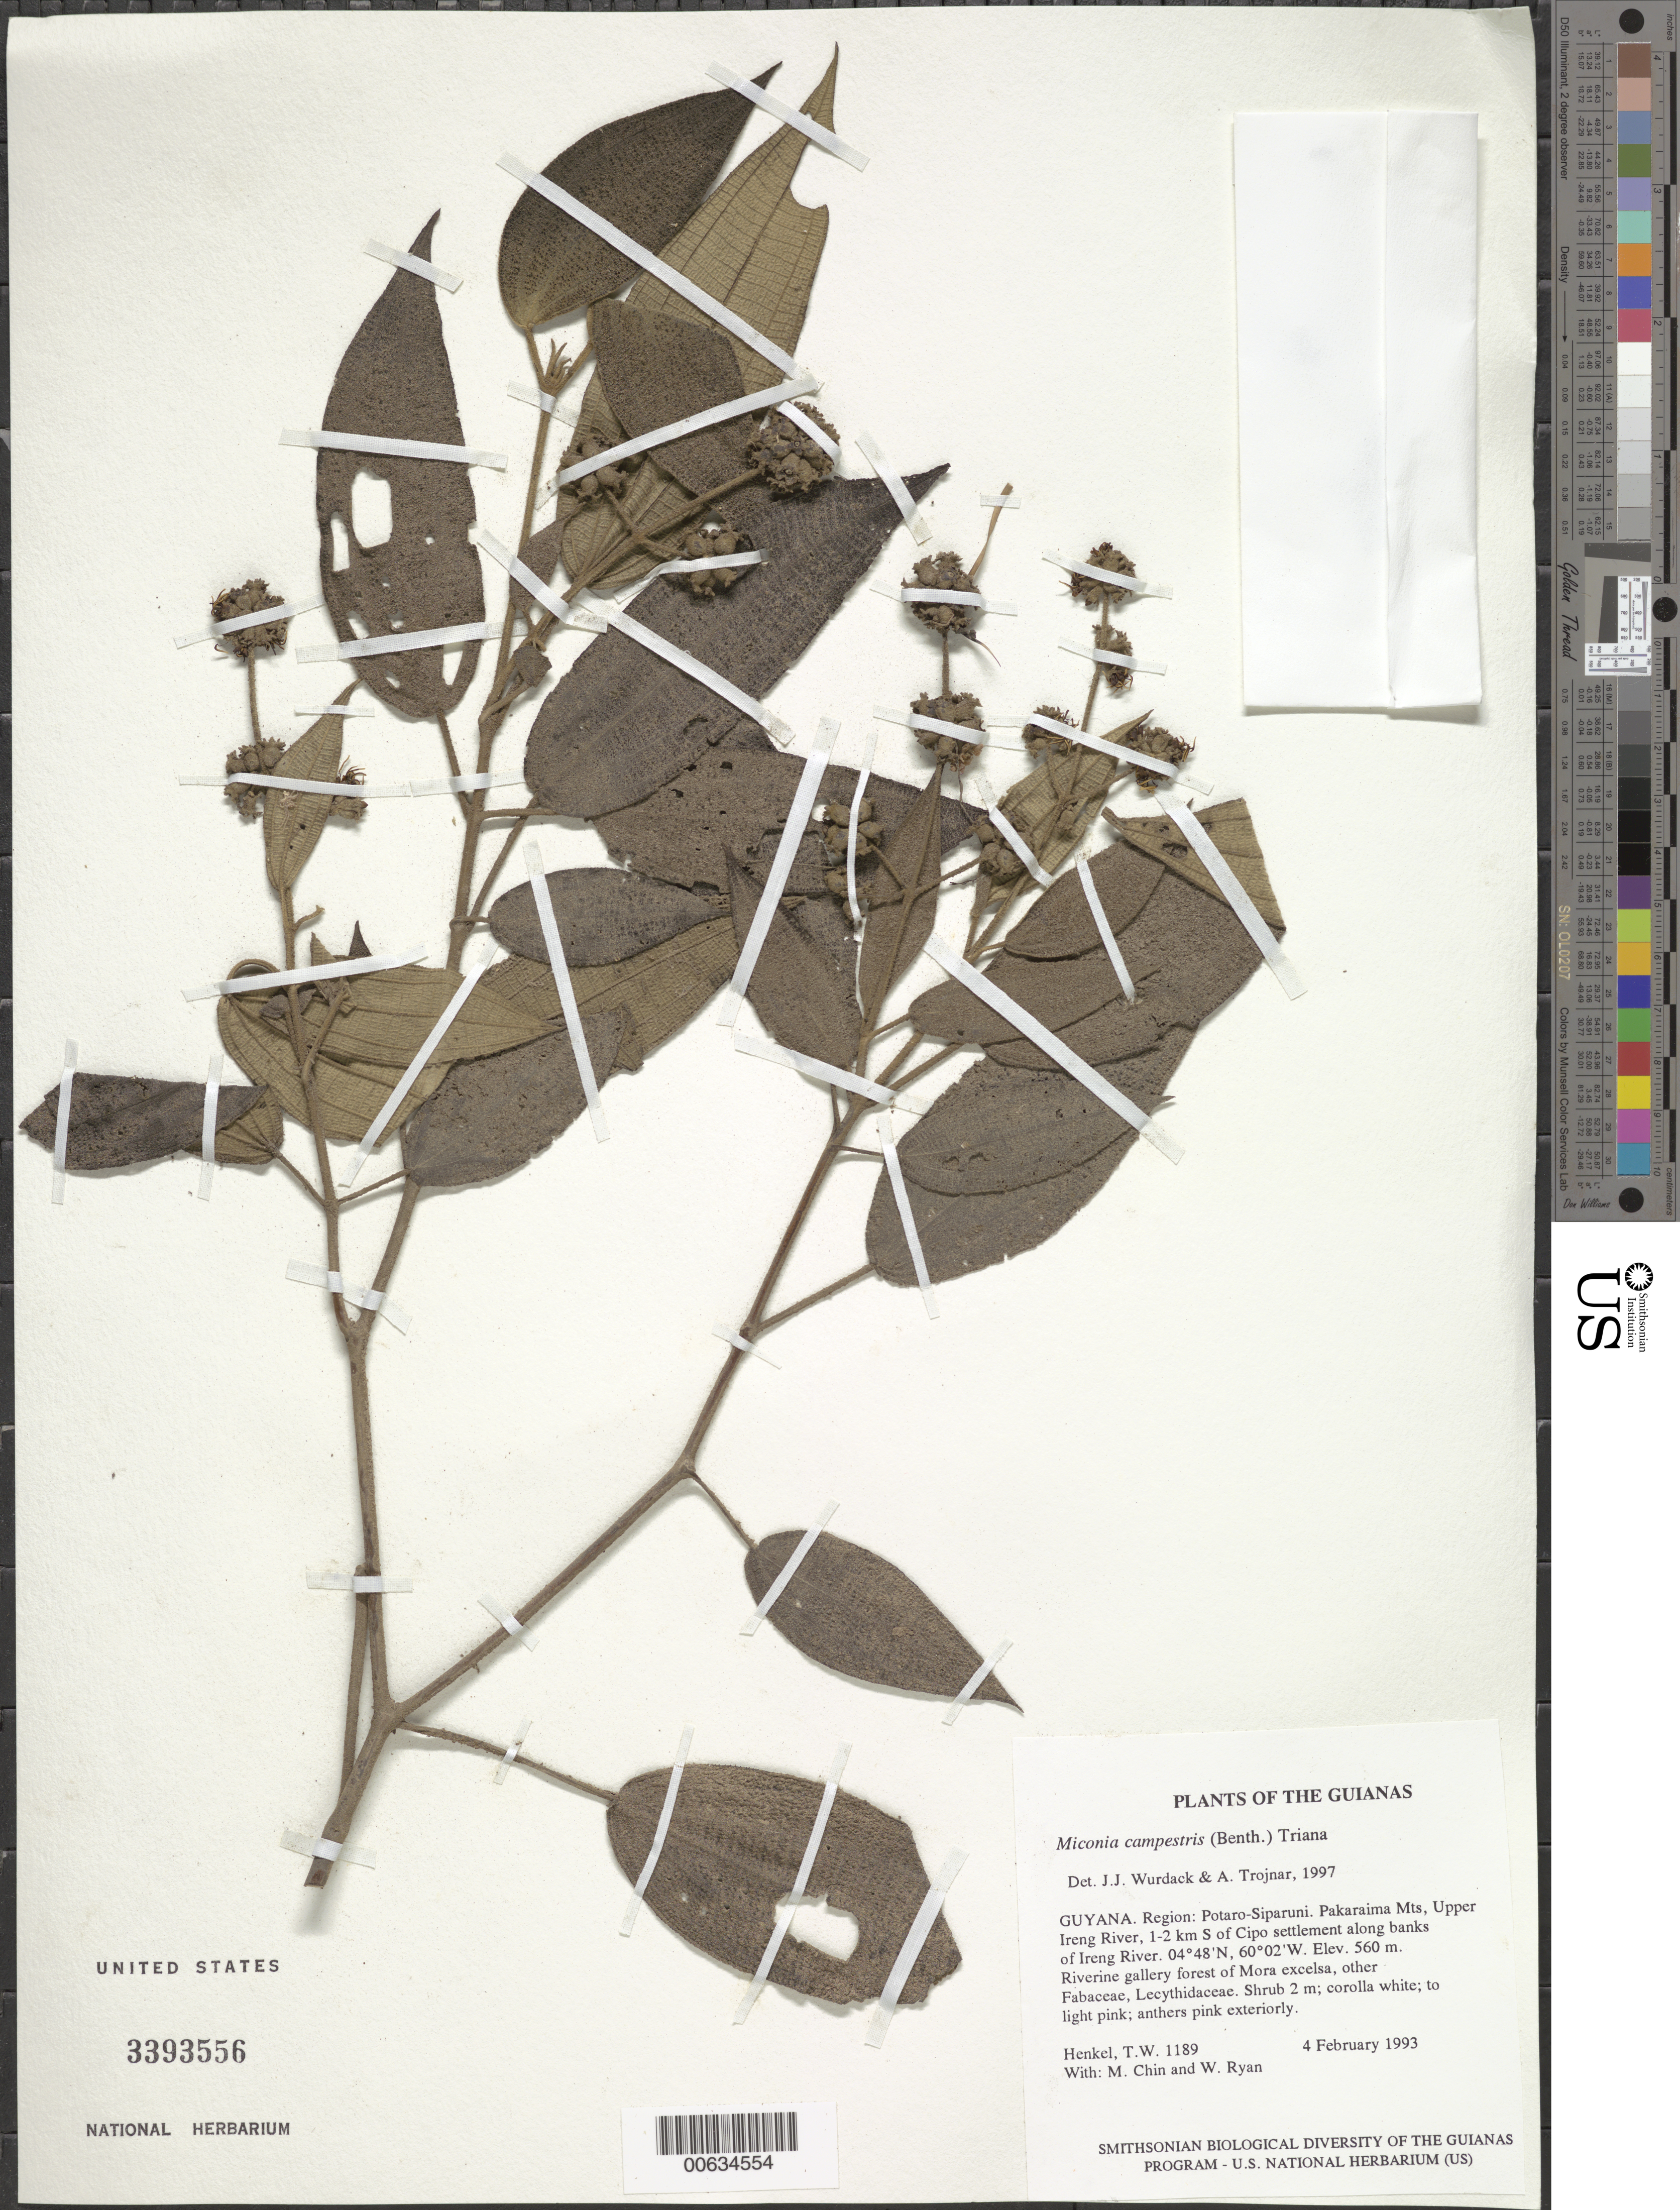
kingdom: Plantae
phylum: Tracheophyta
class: Magnoliopsida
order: Myrtales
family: Melastomataceae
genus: Miconia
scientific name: Miconia campestris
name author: (Benth.) Triana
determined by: Almeda, F.; Penneys, D. S.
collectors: T. Henkel, M. Chin & W. Ryan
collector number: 1189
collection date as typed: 4 February 1993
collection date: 1993-02-04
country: Guyana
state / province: Potaro-Siparuni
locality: Pakaraima Mts, Upper Ireng River, 1-2 km S of Cipo settlement along banks of Ireng River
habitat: Riverine gallery forest of Mora excelsa, other Fabaceae, Lecythidaceae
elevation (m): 560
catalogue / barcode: US 3393556